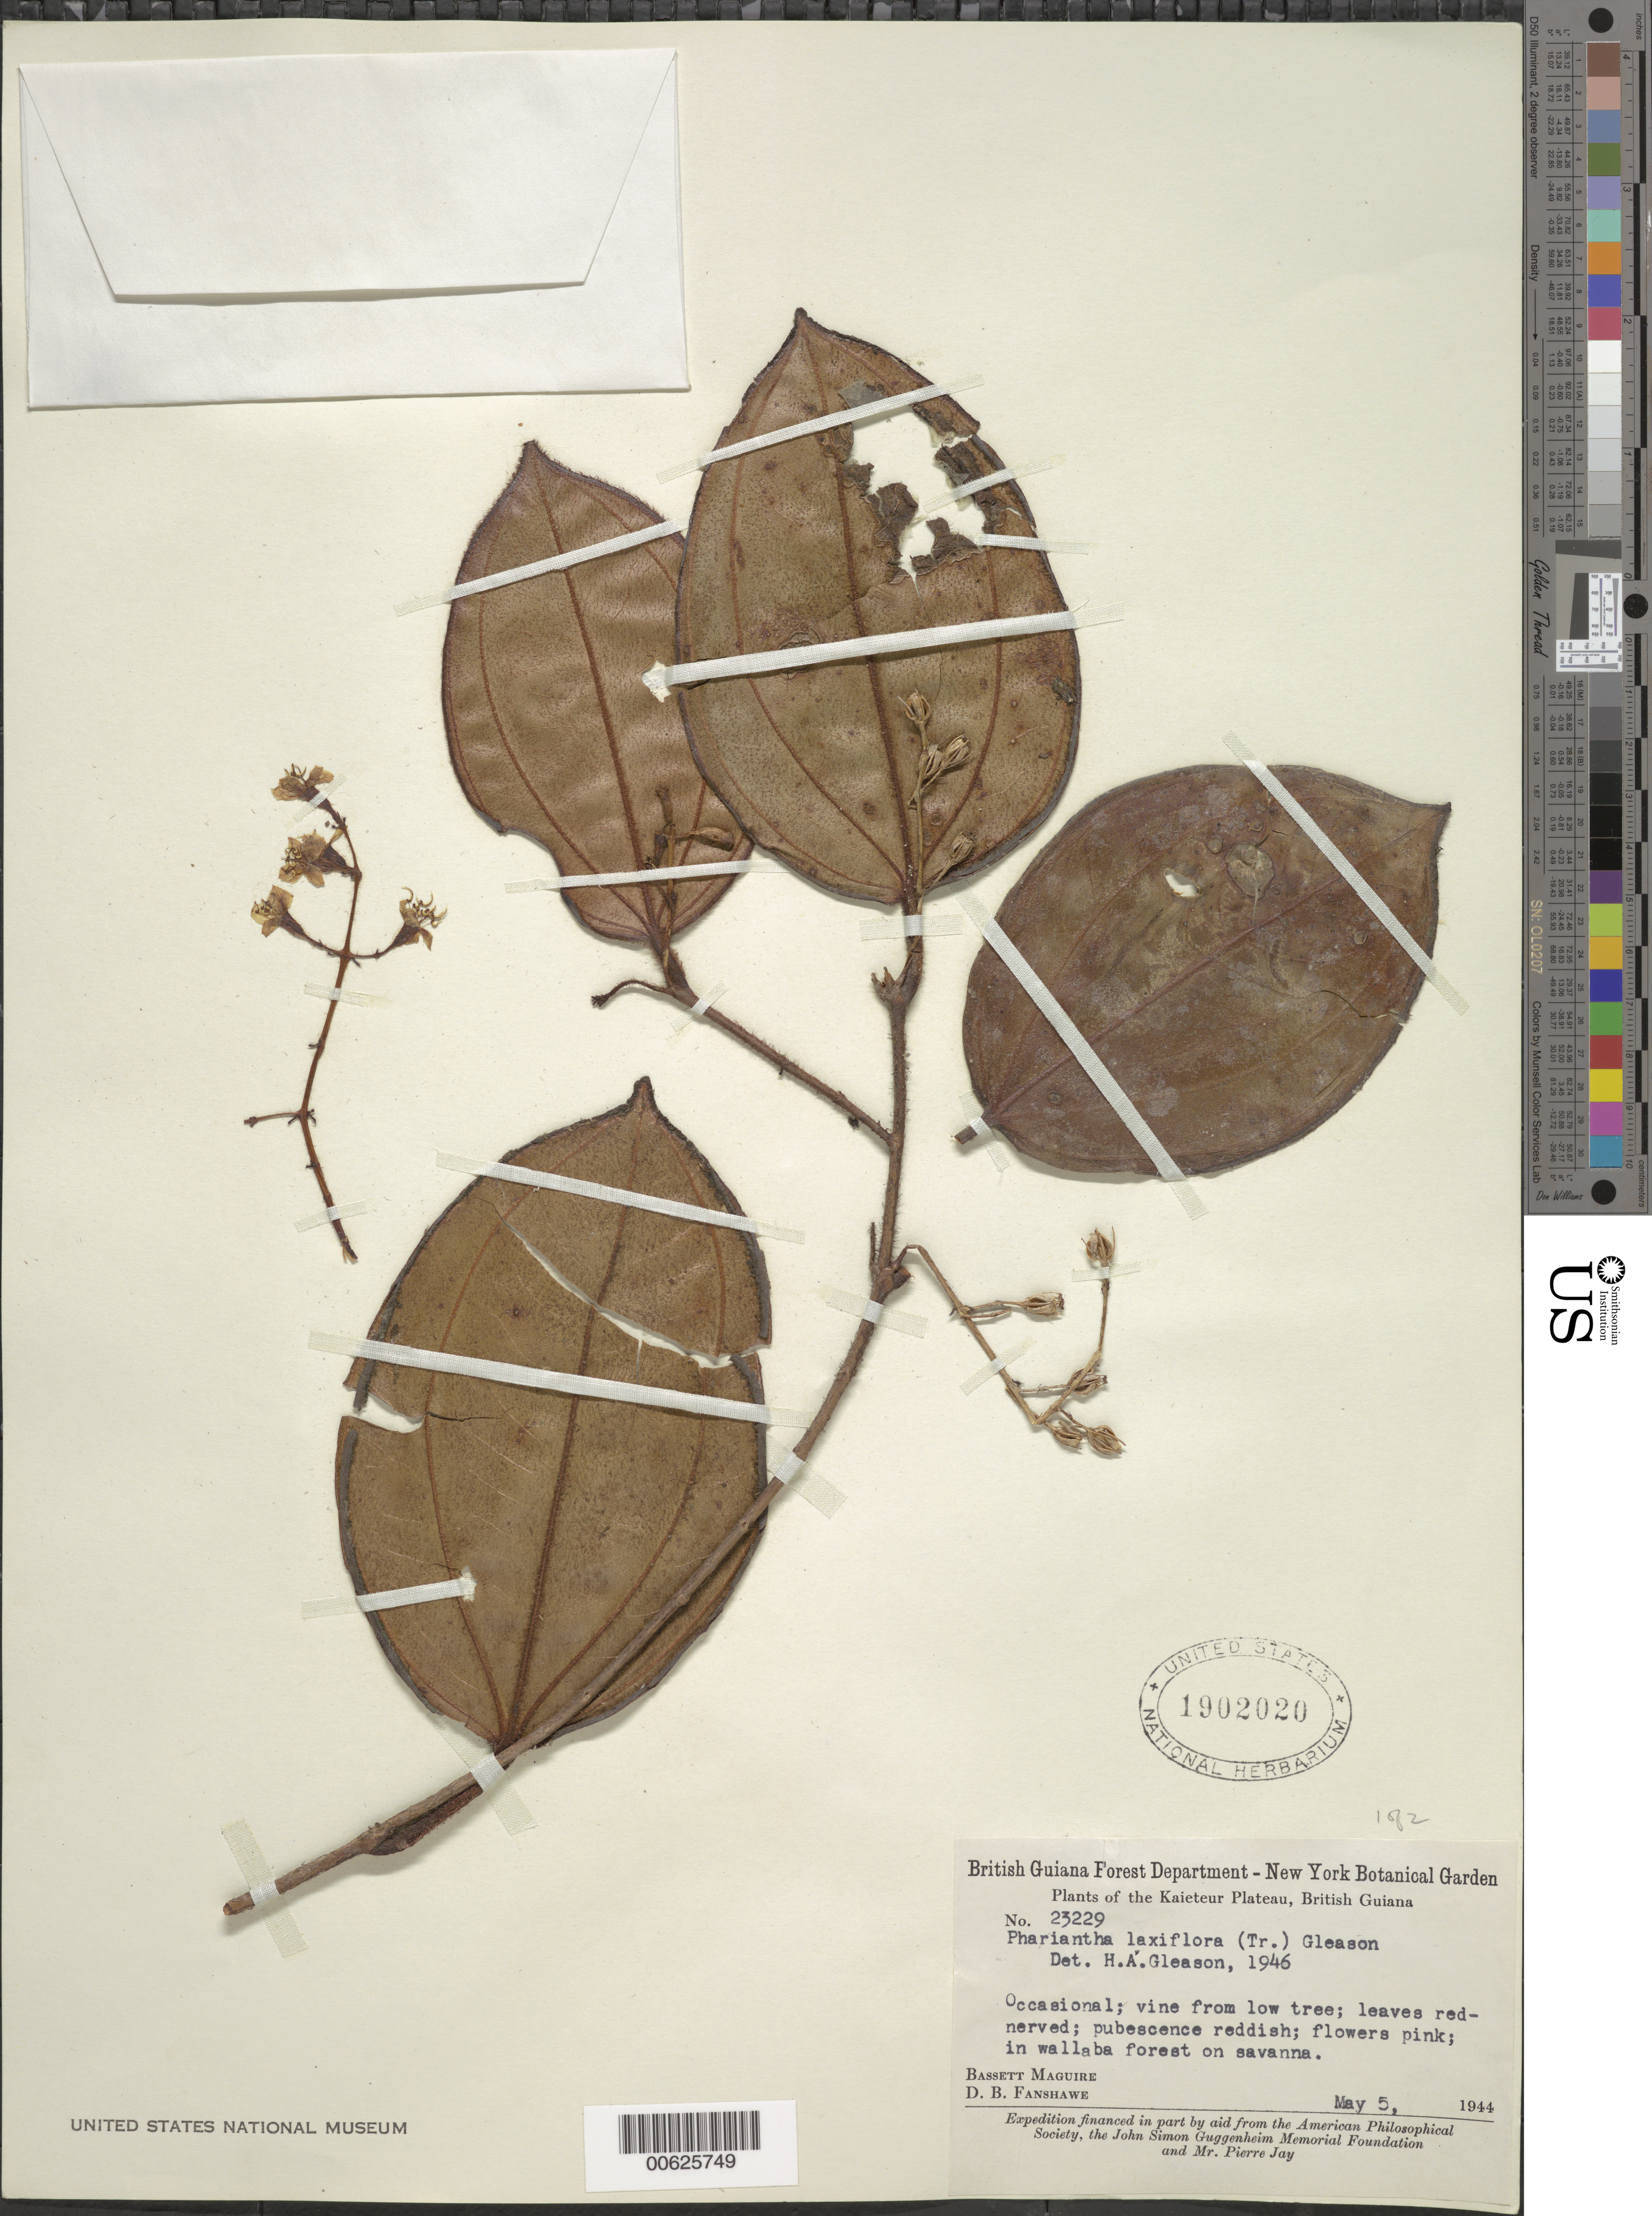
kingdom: Plantae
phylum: Tracheophyta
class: Magnoliopsida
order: Myrtales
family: Melastomataceae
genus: Phainantha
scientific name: Phainantha laxiflora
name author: (Triana) Gleason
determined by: Gleason, H. A.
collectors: B. Maguire & D. B. Fanshawe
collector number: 23229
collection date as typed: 5-May-44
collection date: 1944-05-05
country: Guyana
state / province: Potaro-Siparuni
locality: Kaieteur Plateau, Potaro River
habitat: Wallaba forest on savanna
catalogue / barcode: US 1902020